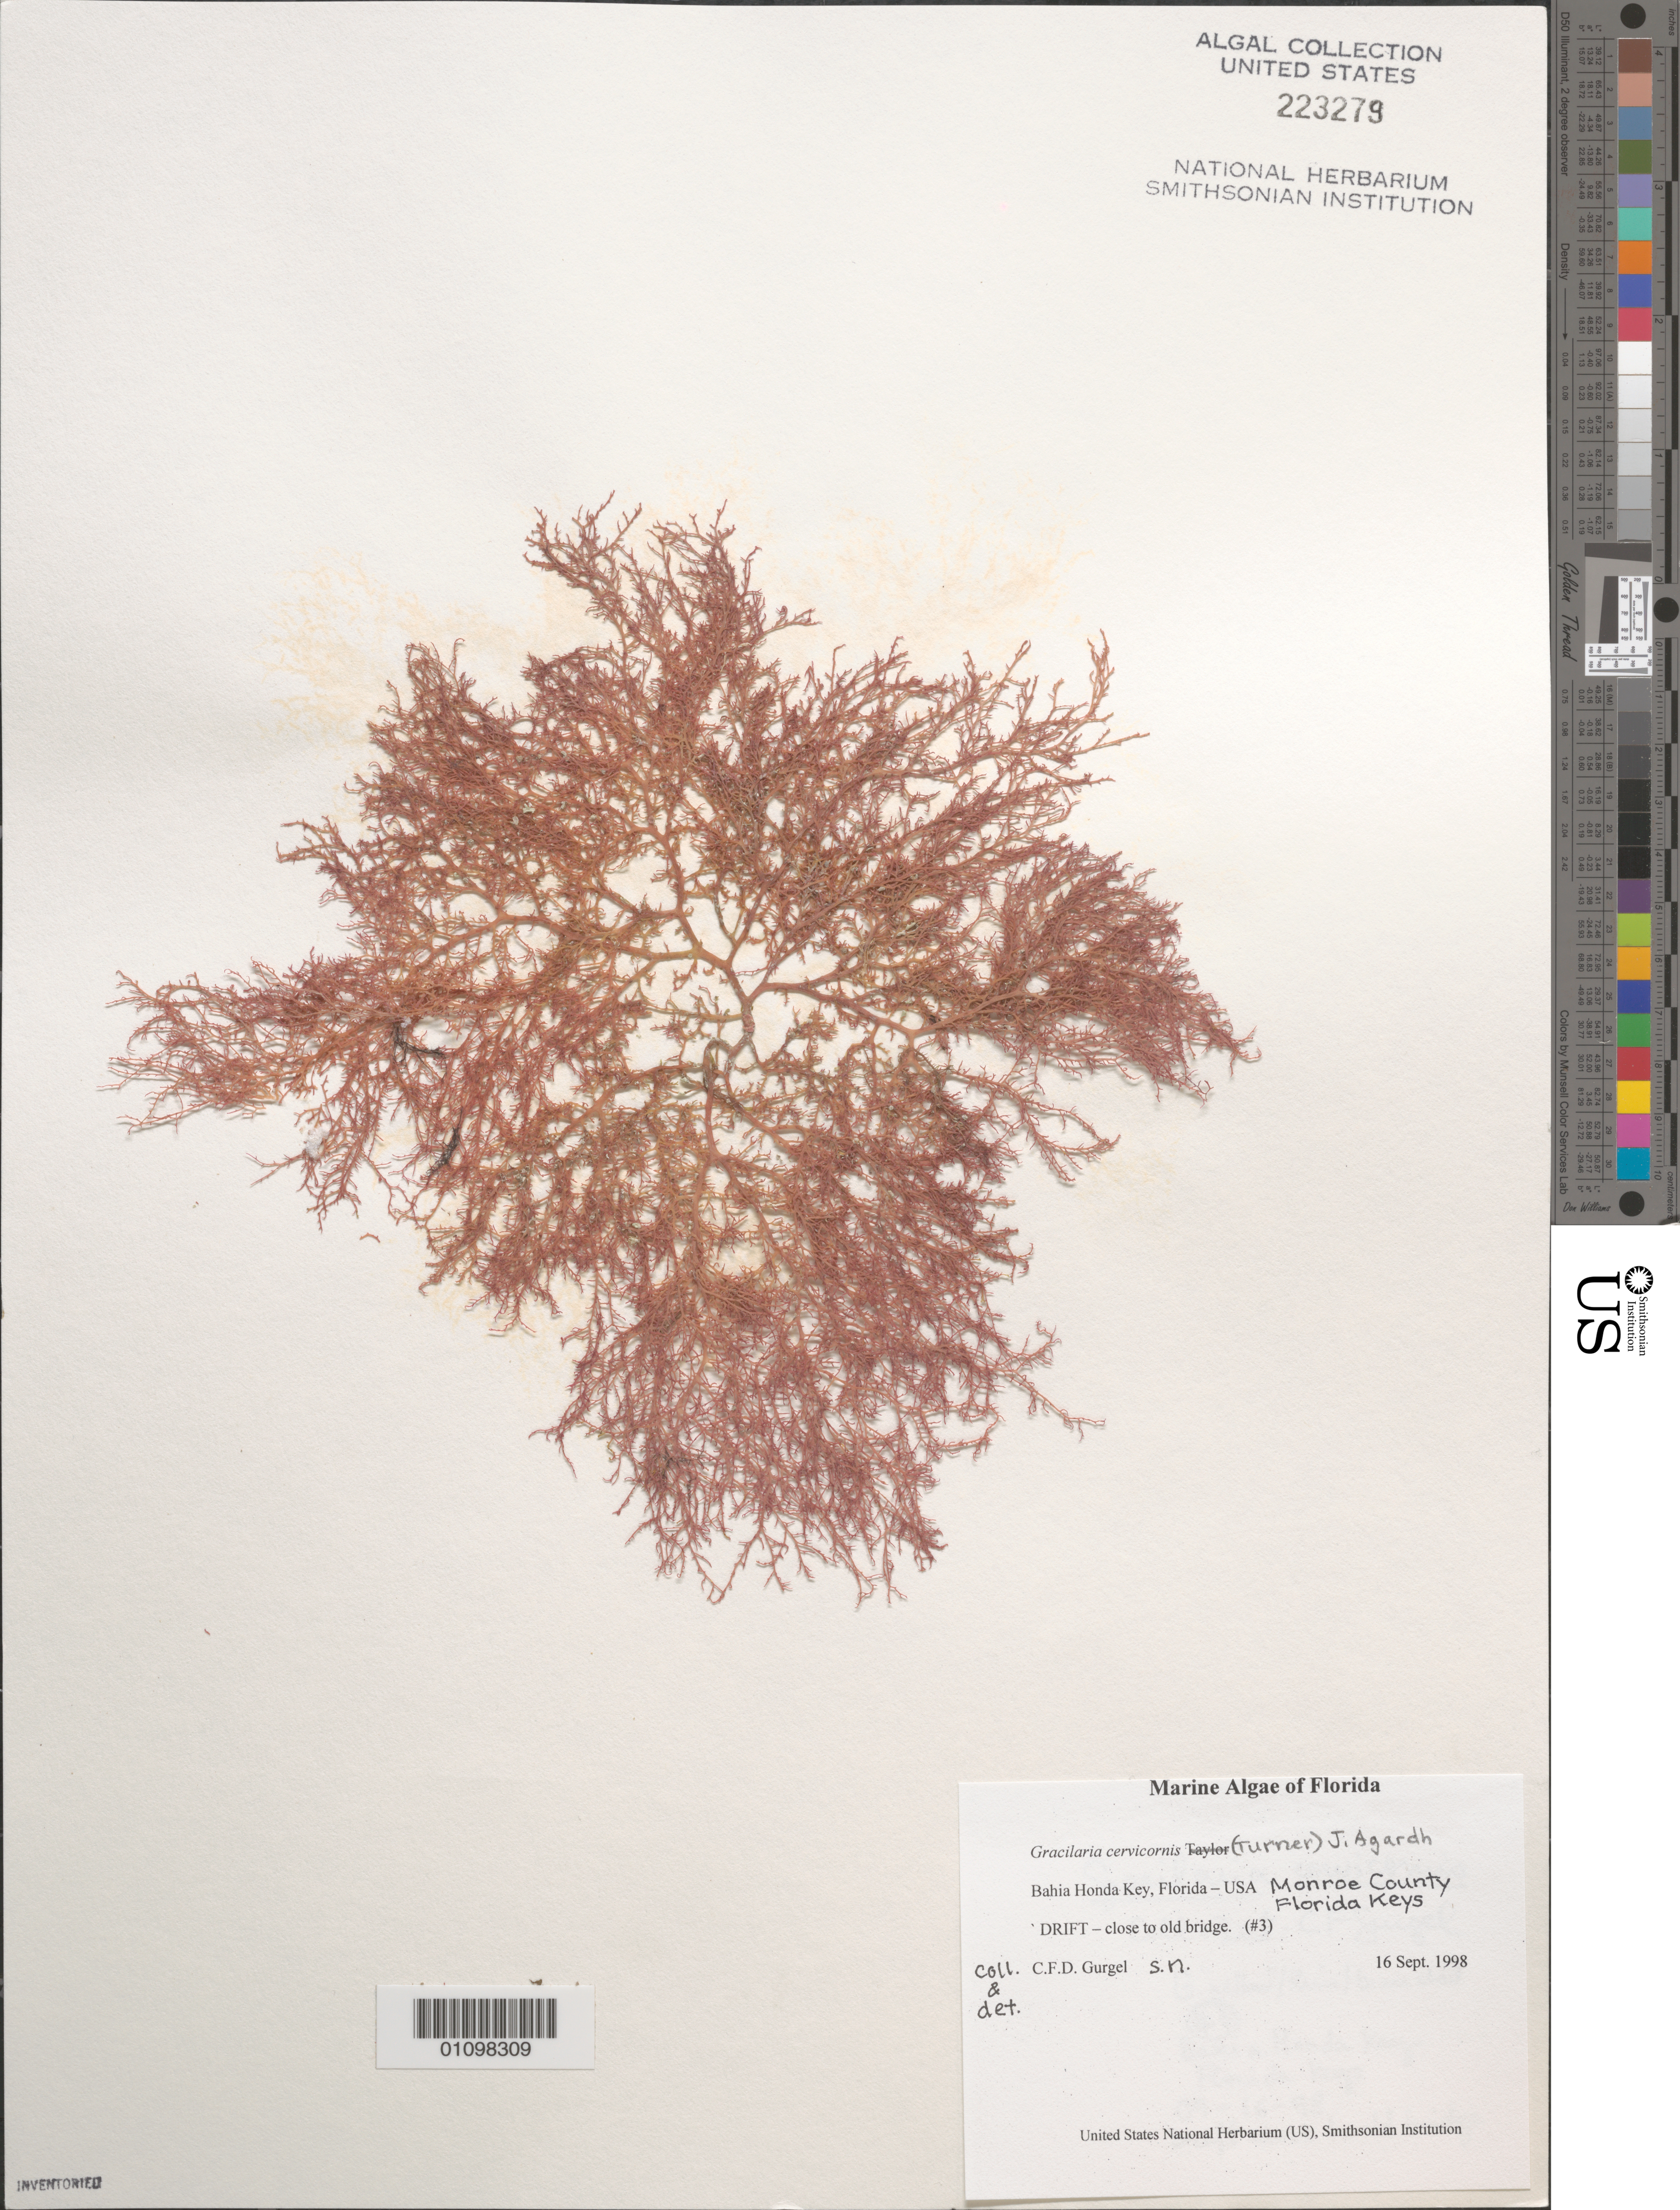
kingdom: Plantae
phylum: Rhodophyta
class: Florideophyceae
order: Gracilariales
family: Gracilariaceae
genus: Gracilaria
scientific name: Gracilaria cervicornis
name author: (Turner) J. Agardh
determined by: Gurgel, C. F. D.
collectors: C. Gurgel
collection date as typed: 16 Sep 1998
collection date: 1998-09-16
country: United States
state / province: Florida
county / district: Monroe County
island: Bahia Honda Key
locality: Drift-close to old bridge (#3)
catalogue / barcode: US 223279